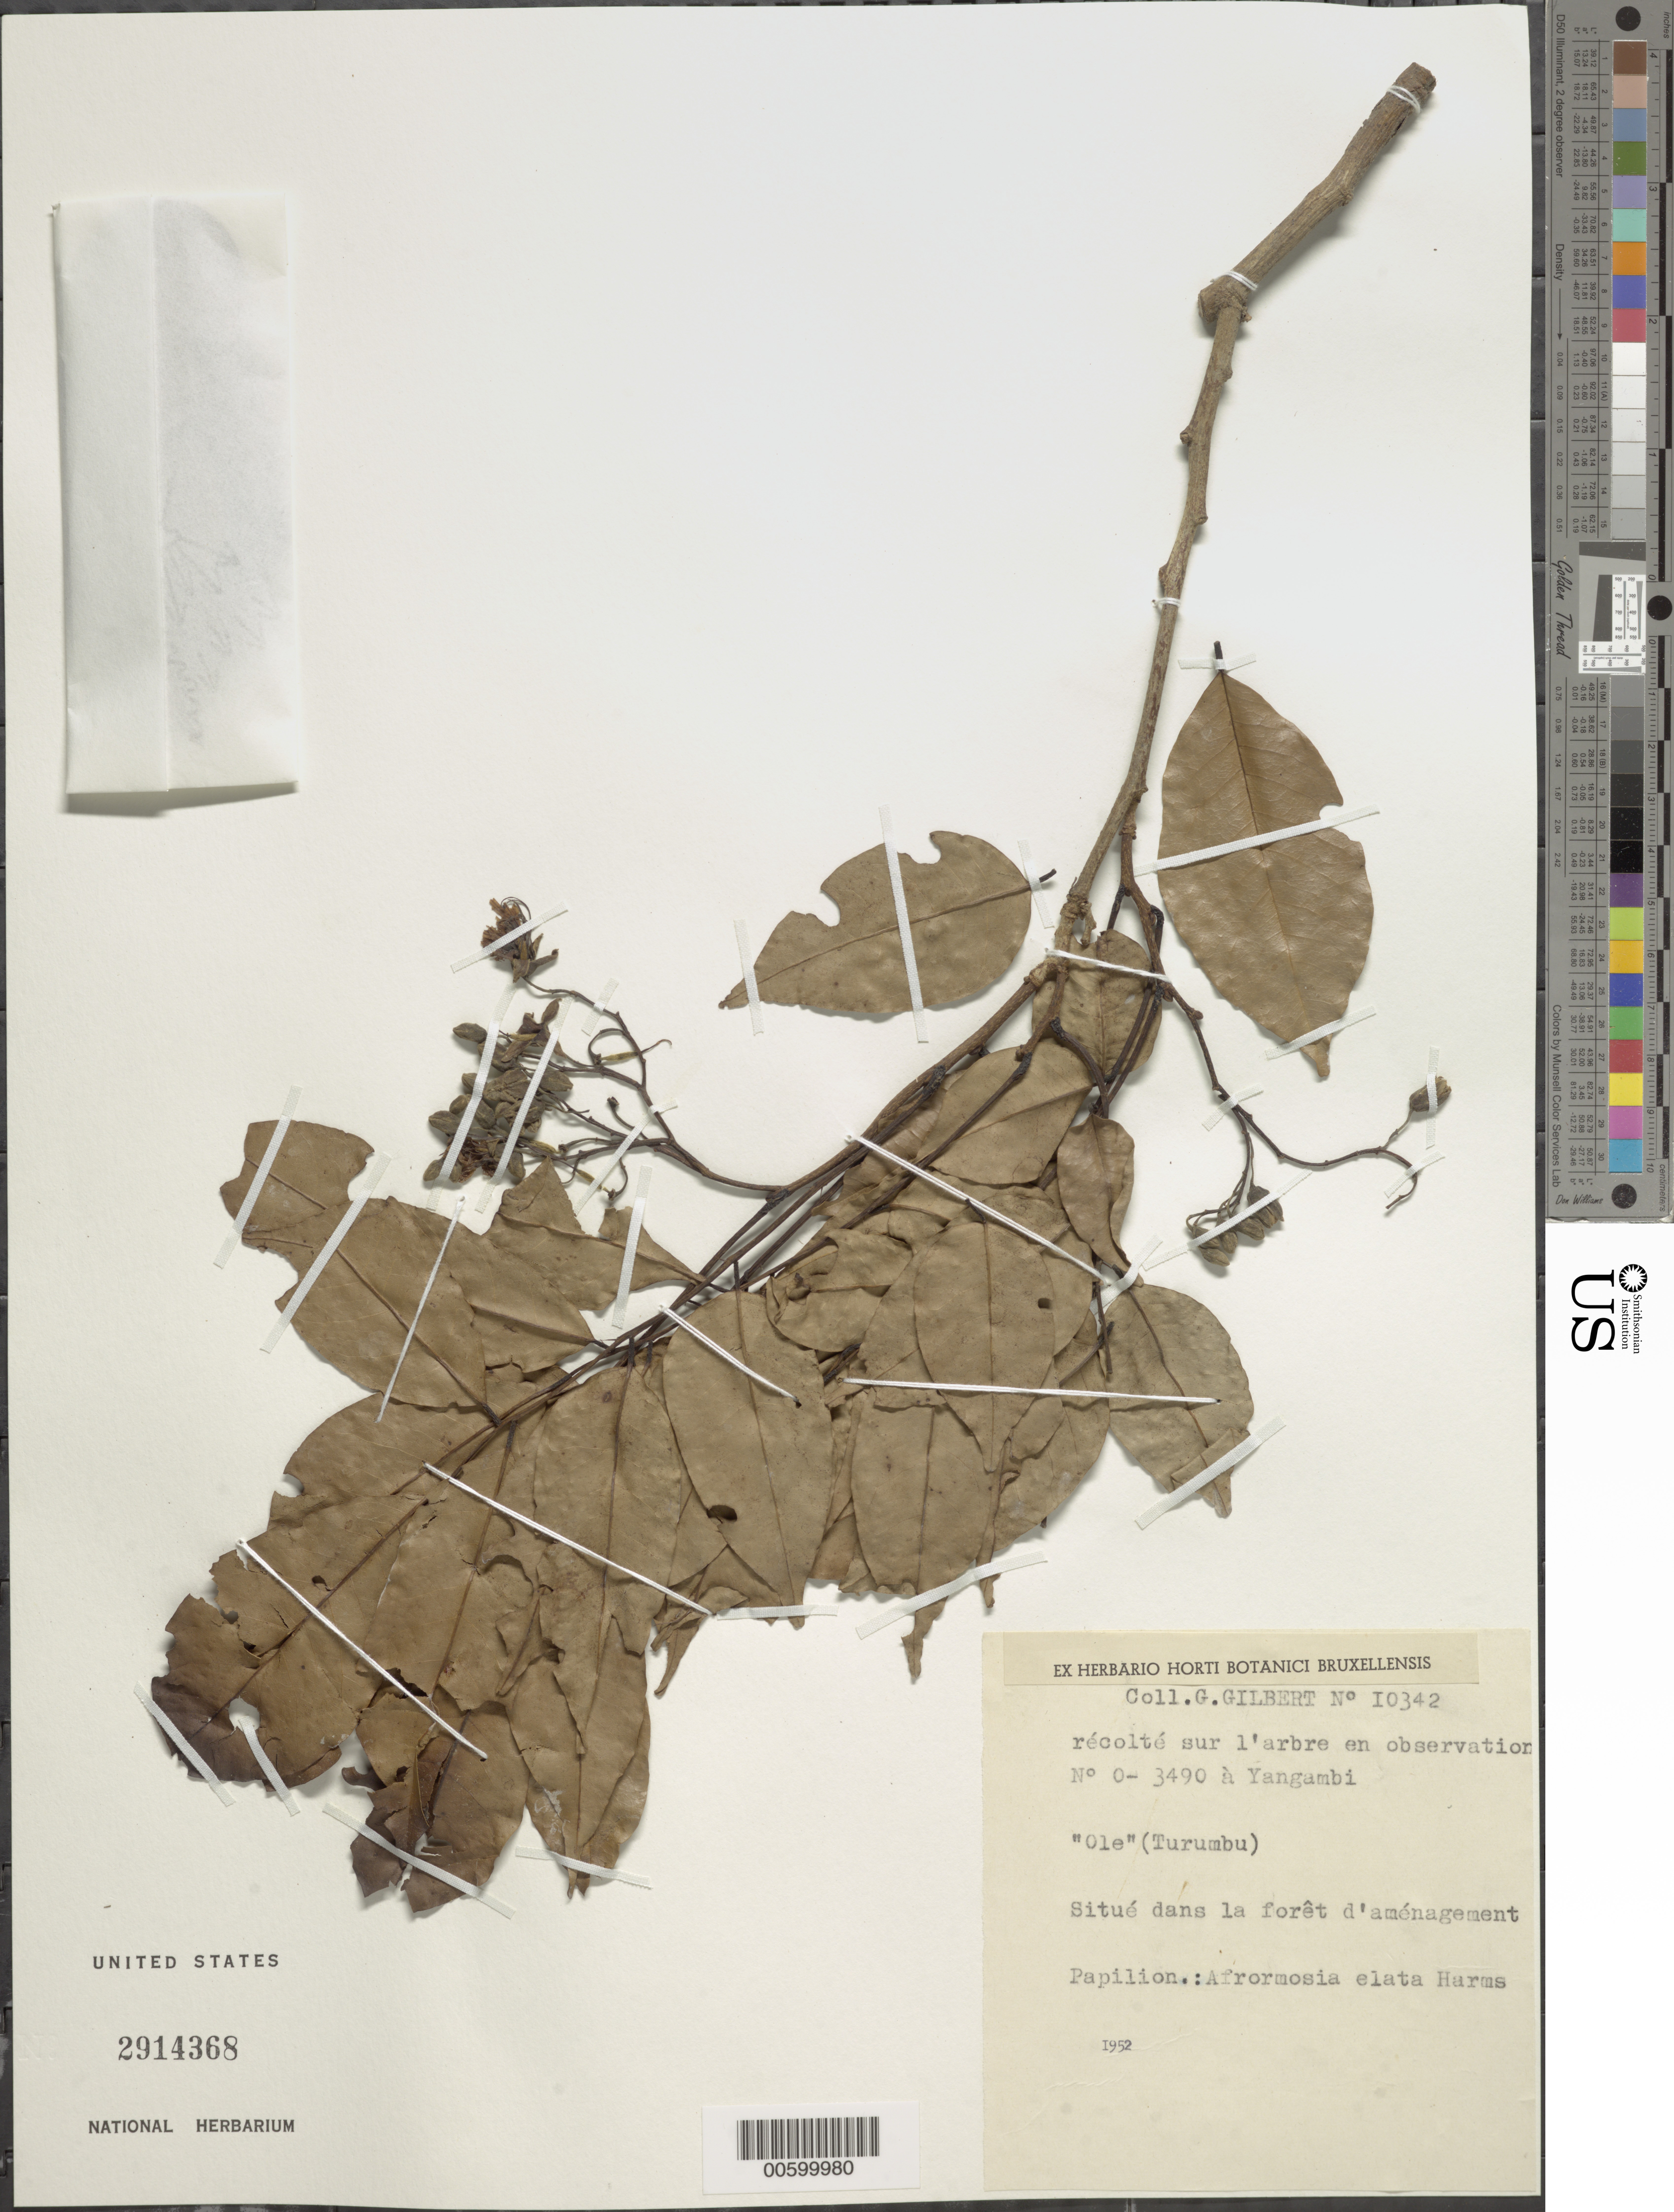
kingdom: Plantae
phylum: Tracheophyta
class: Magnoliopsida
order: Fabales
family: Fabaceae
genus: Pericopsis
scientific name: Pericopsis elata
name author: Harms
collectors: G. Gilbert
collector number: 10342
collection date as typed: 1952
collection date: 1952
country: Congo, Democratic Republic of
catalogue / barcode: US 2914368